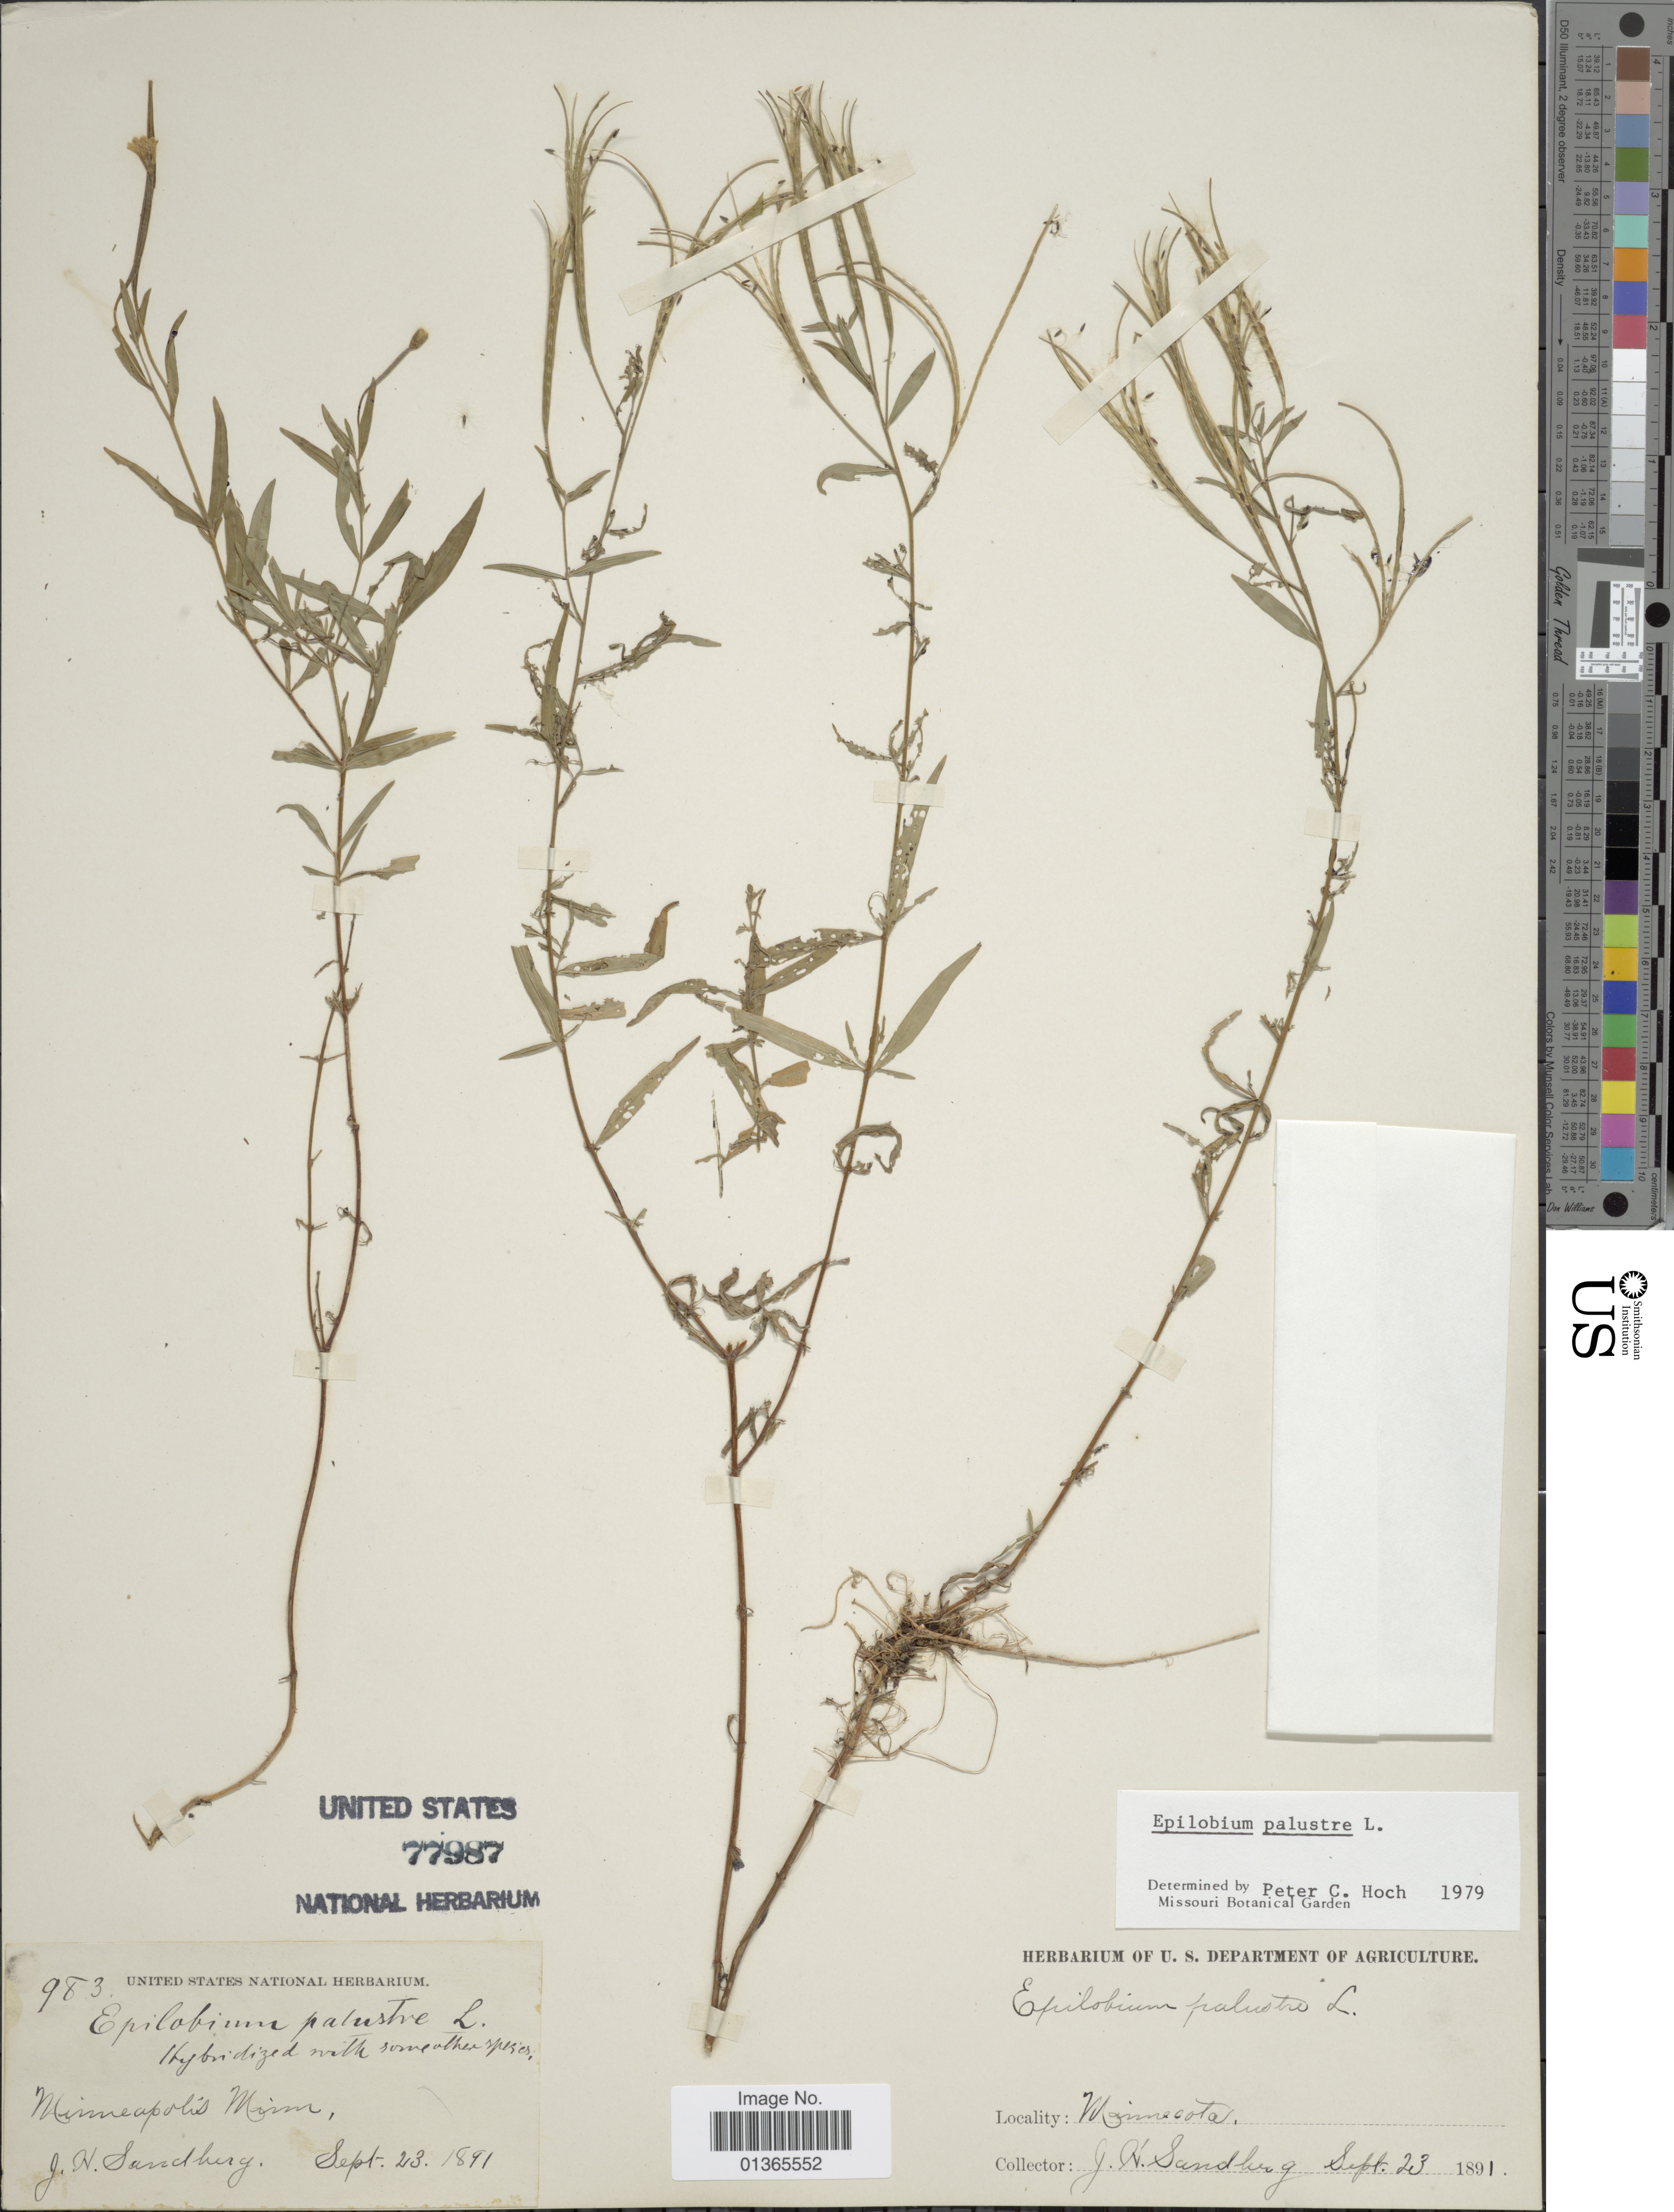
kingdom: Plantae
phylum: Tracheophyta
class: Magnoliopsida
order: Myrtales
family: Onagraceae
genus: Epilobium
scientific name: Epilobium palustre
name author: L.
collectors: J. H. Sandberg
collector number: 983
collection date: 1891-09-23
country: United States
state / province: Minnesota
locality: Minneapolis.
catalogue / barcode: US 77987